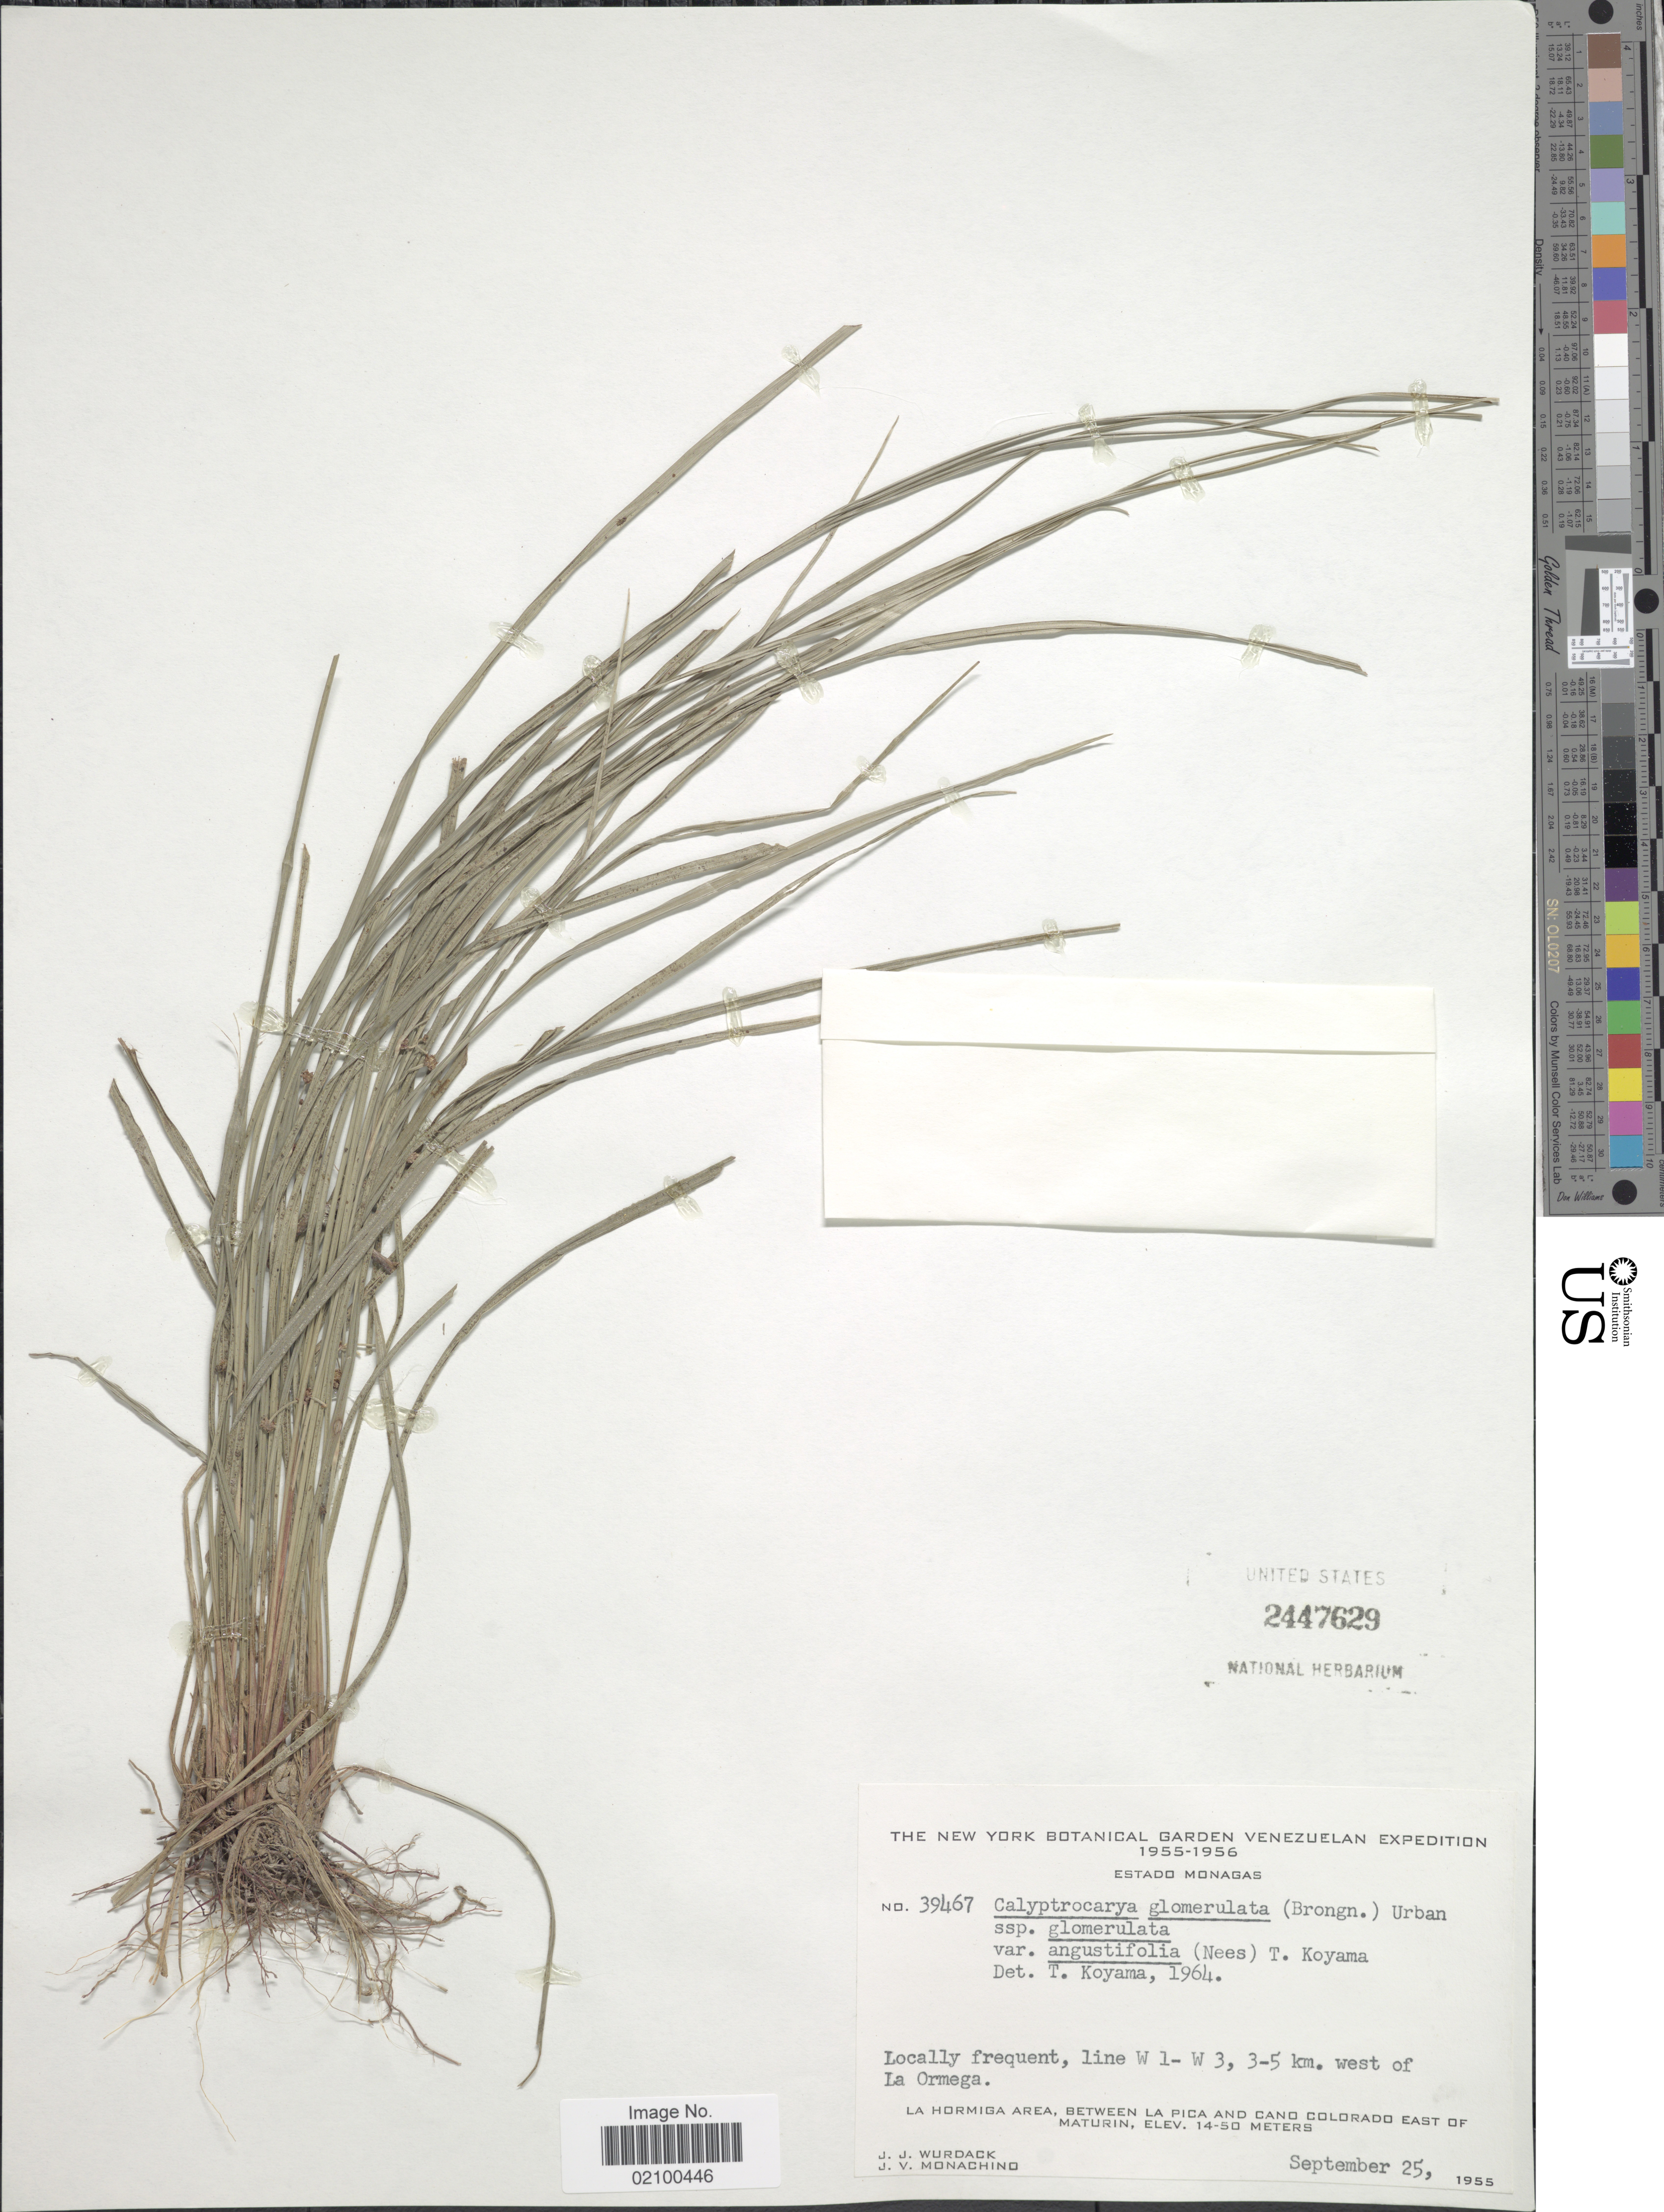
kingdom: Plantae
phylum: Tracheophyta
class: Liliopsida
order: Poales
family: Cyperaceae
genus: Calyptrocarya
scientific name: Calyptrocarya glomerulata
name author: (Brongn.) Urb.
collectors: J. J. Wurdack & J. V. Monachino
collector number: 39467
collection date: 1955-09-25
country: Venezuela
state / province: Monagas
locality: Estado Monagas. Locally frequent, line W 1-W 3, 3-5 km. west of La Ormega. La Hormiga Area, between la Pica and Cano Colorado East of Maturin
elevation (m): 14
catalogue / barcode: US 2447629